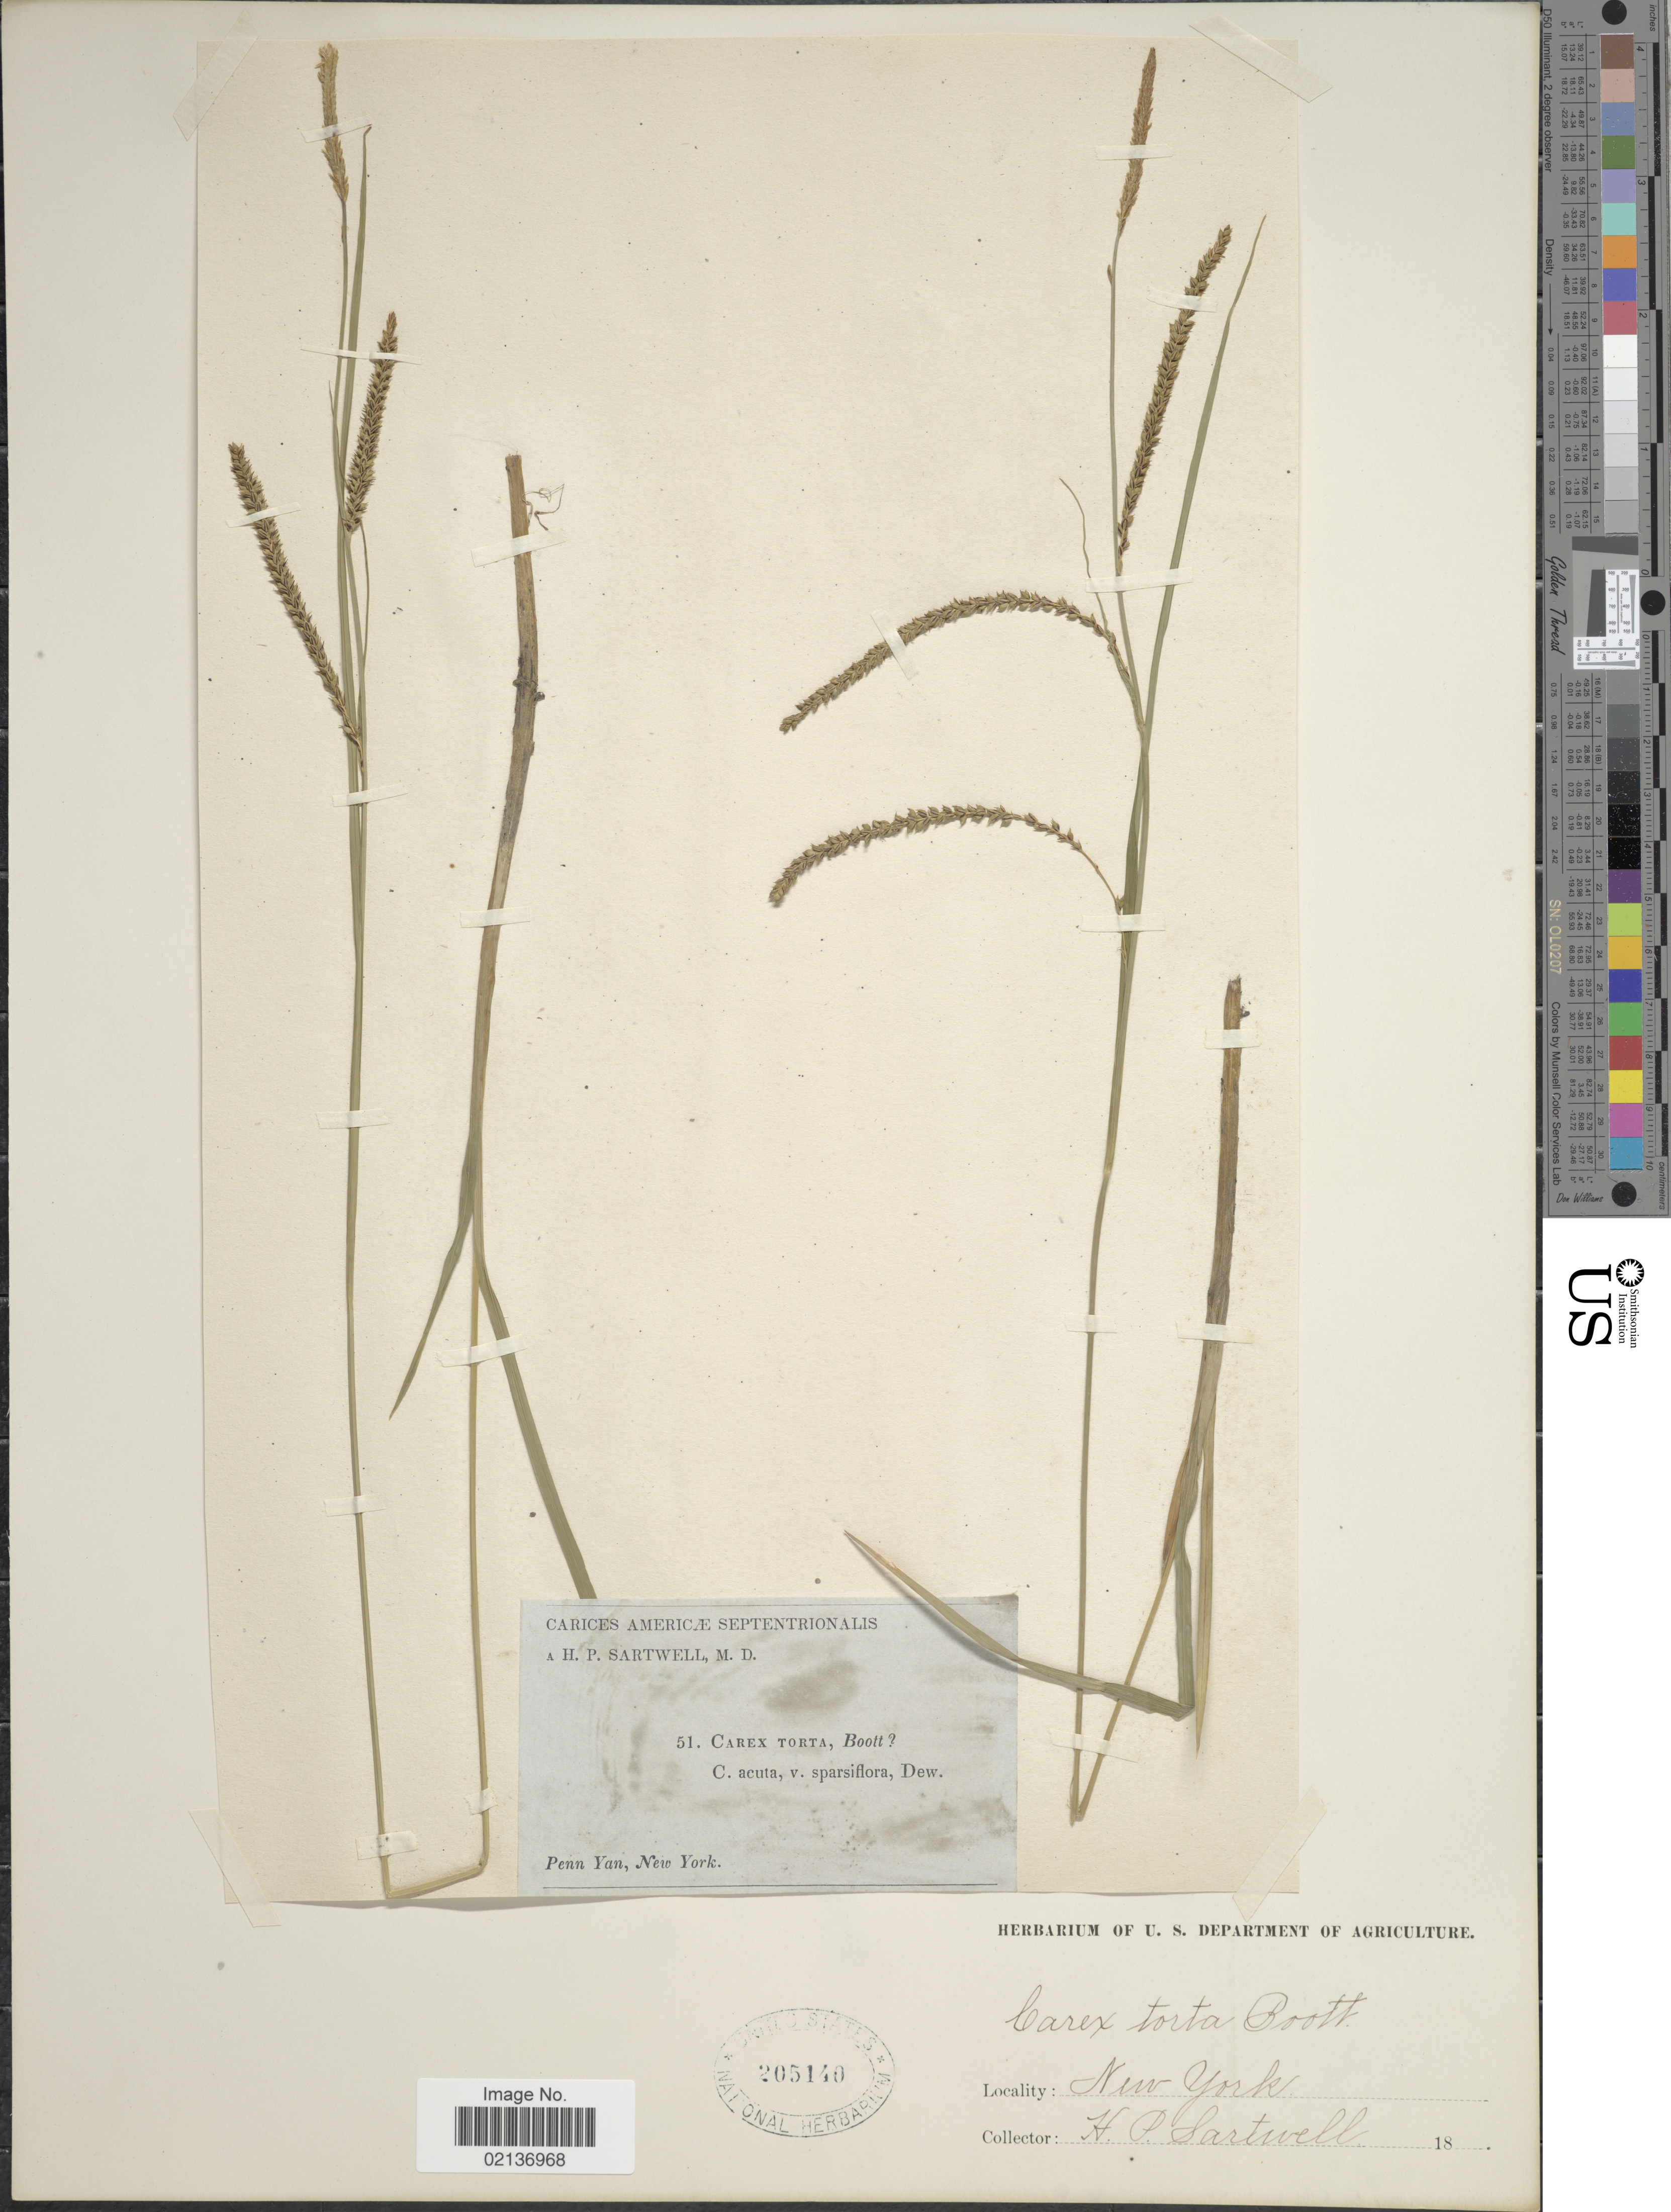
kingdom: Plantae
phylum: Tracheophyta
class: Liliopsida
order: Poales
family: Cyperaceae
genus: Carex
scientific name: Carex torta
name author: Boott ex Tuck.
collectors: H. P. Sartwell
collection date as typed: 18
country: United States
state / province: New York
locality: Penn Yan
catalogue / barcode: US 205140